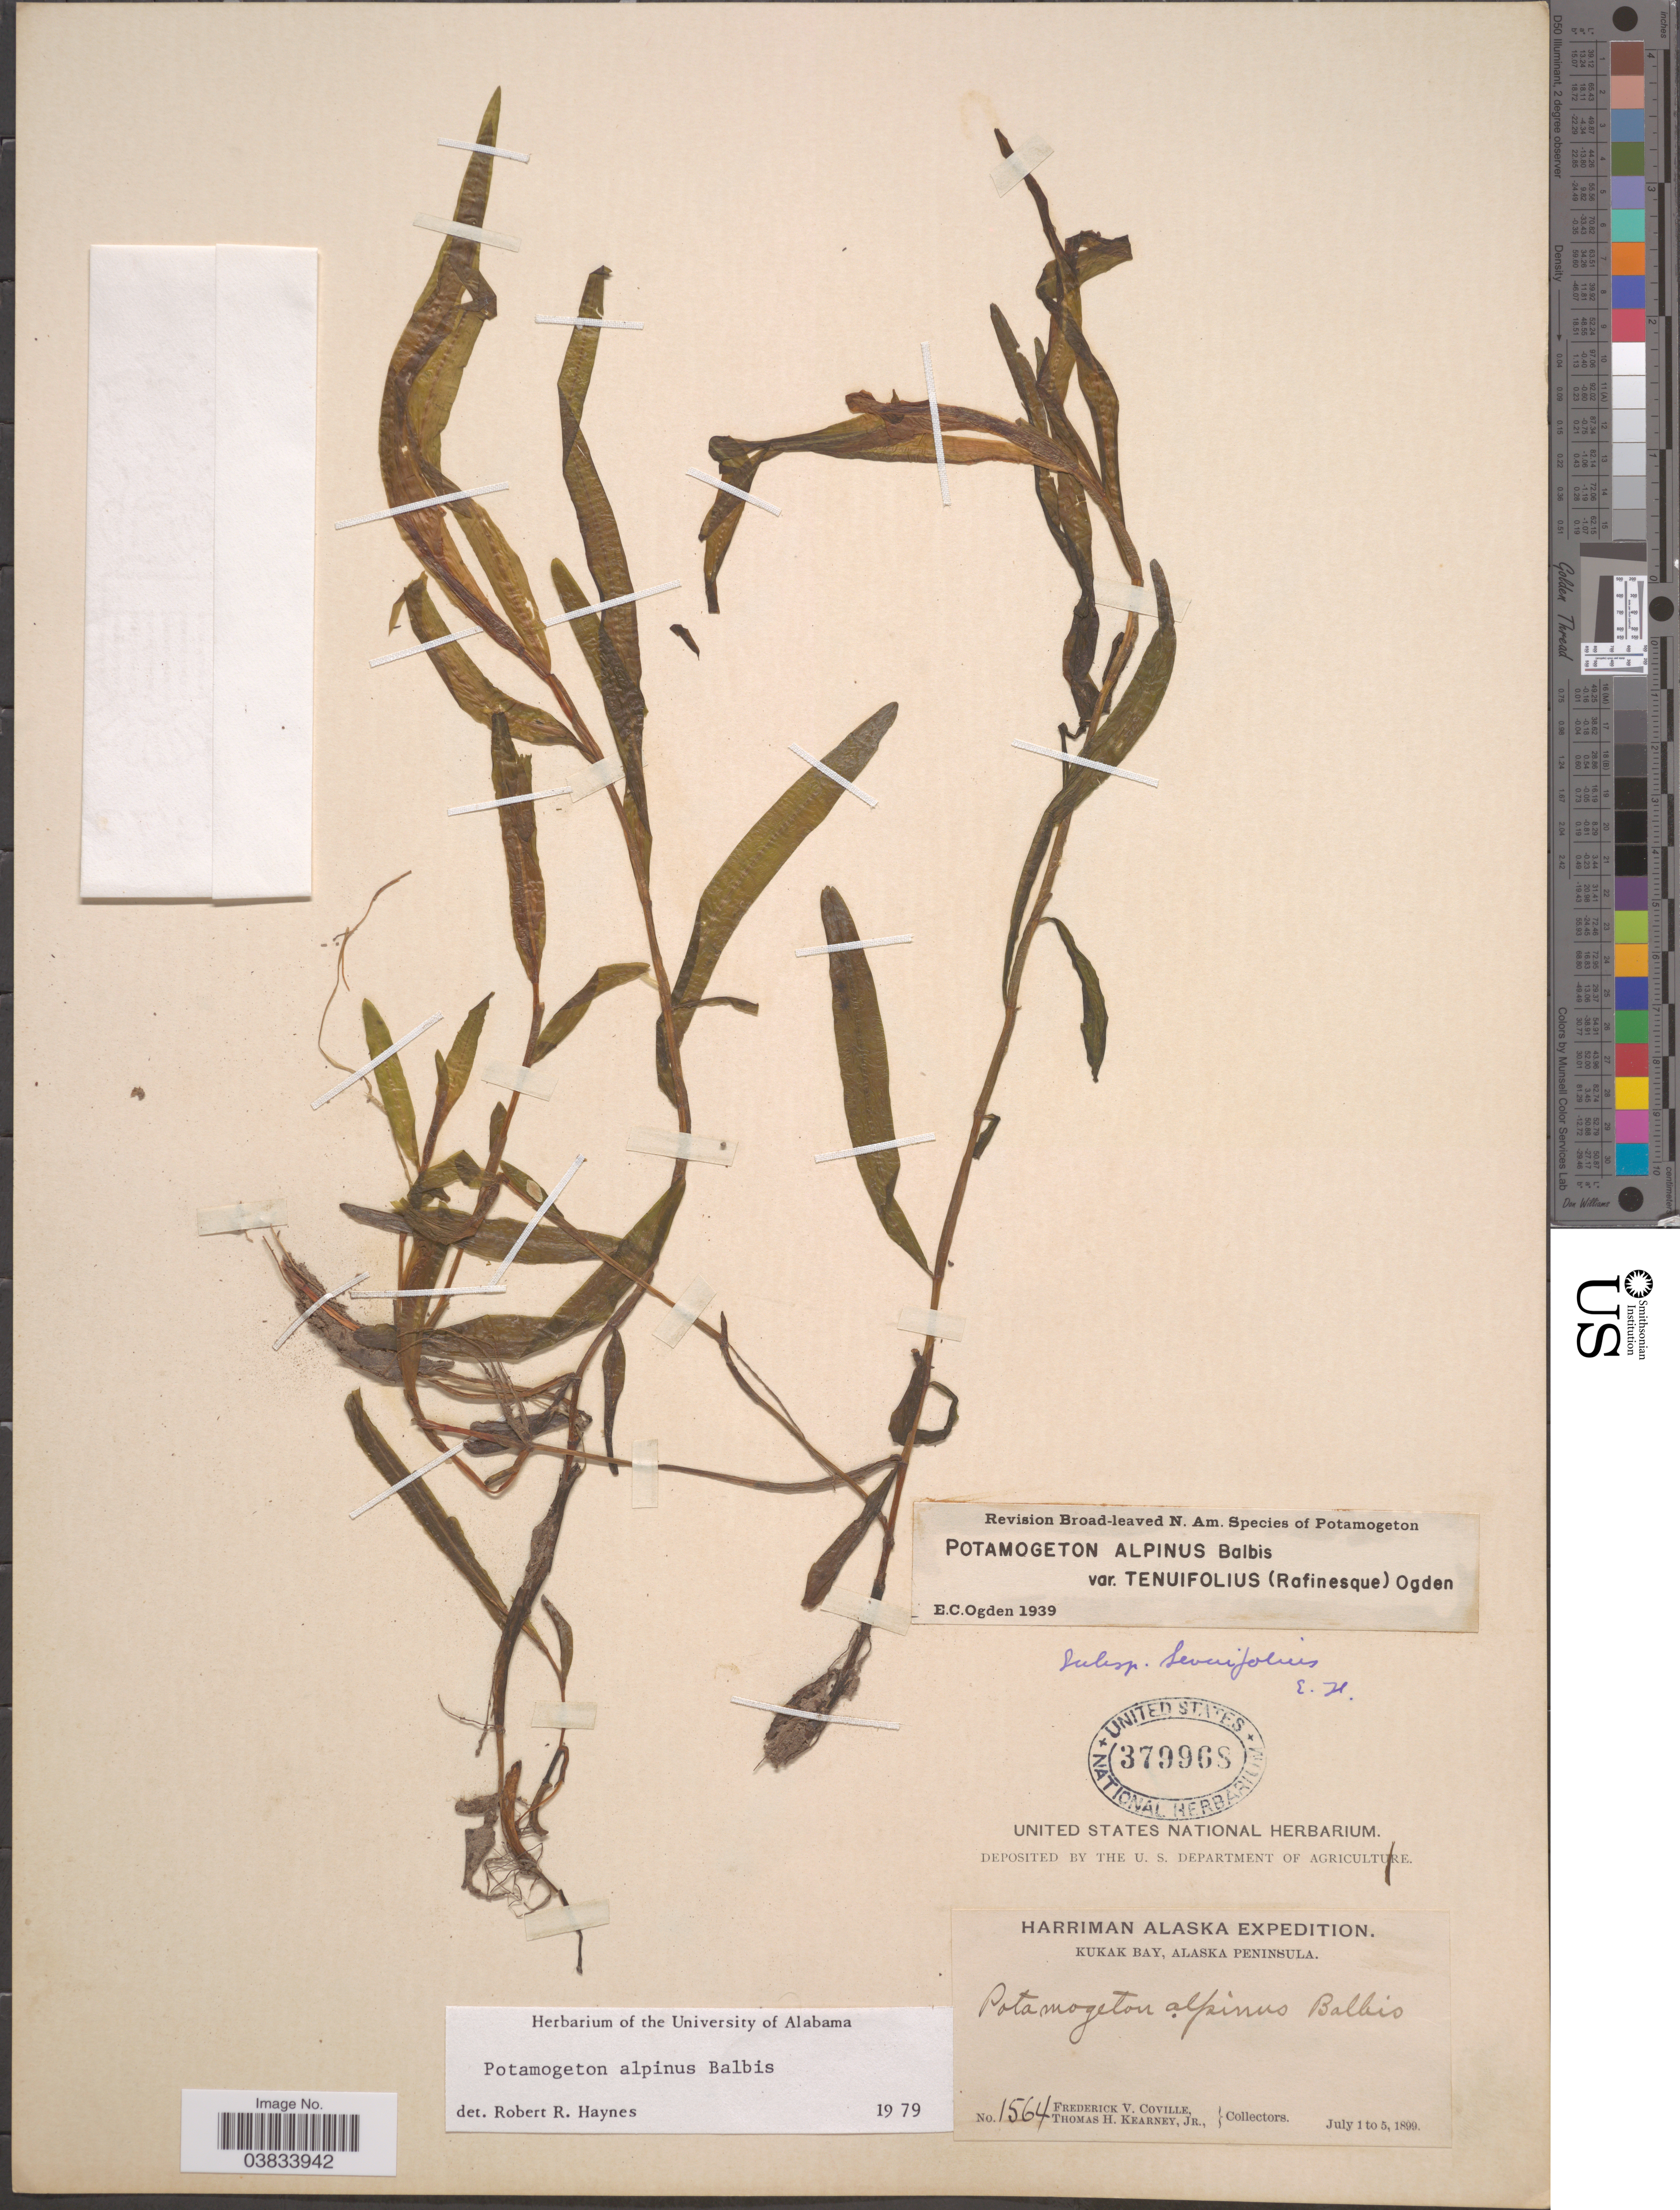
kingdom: Plantae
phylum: Tracheophyta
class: Liliopsida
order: Alismatales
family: Potamogetonaceae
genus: Potamogeton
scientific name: Potamogeton alpinus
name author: Balb.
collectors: F. V. Coville & T. H. Kearney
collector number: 1564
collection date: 1899-07-01/1899-07-05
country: United States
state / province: Alaska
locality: Kukak Bay, Alaska Peninsula.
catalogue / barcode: US 379968